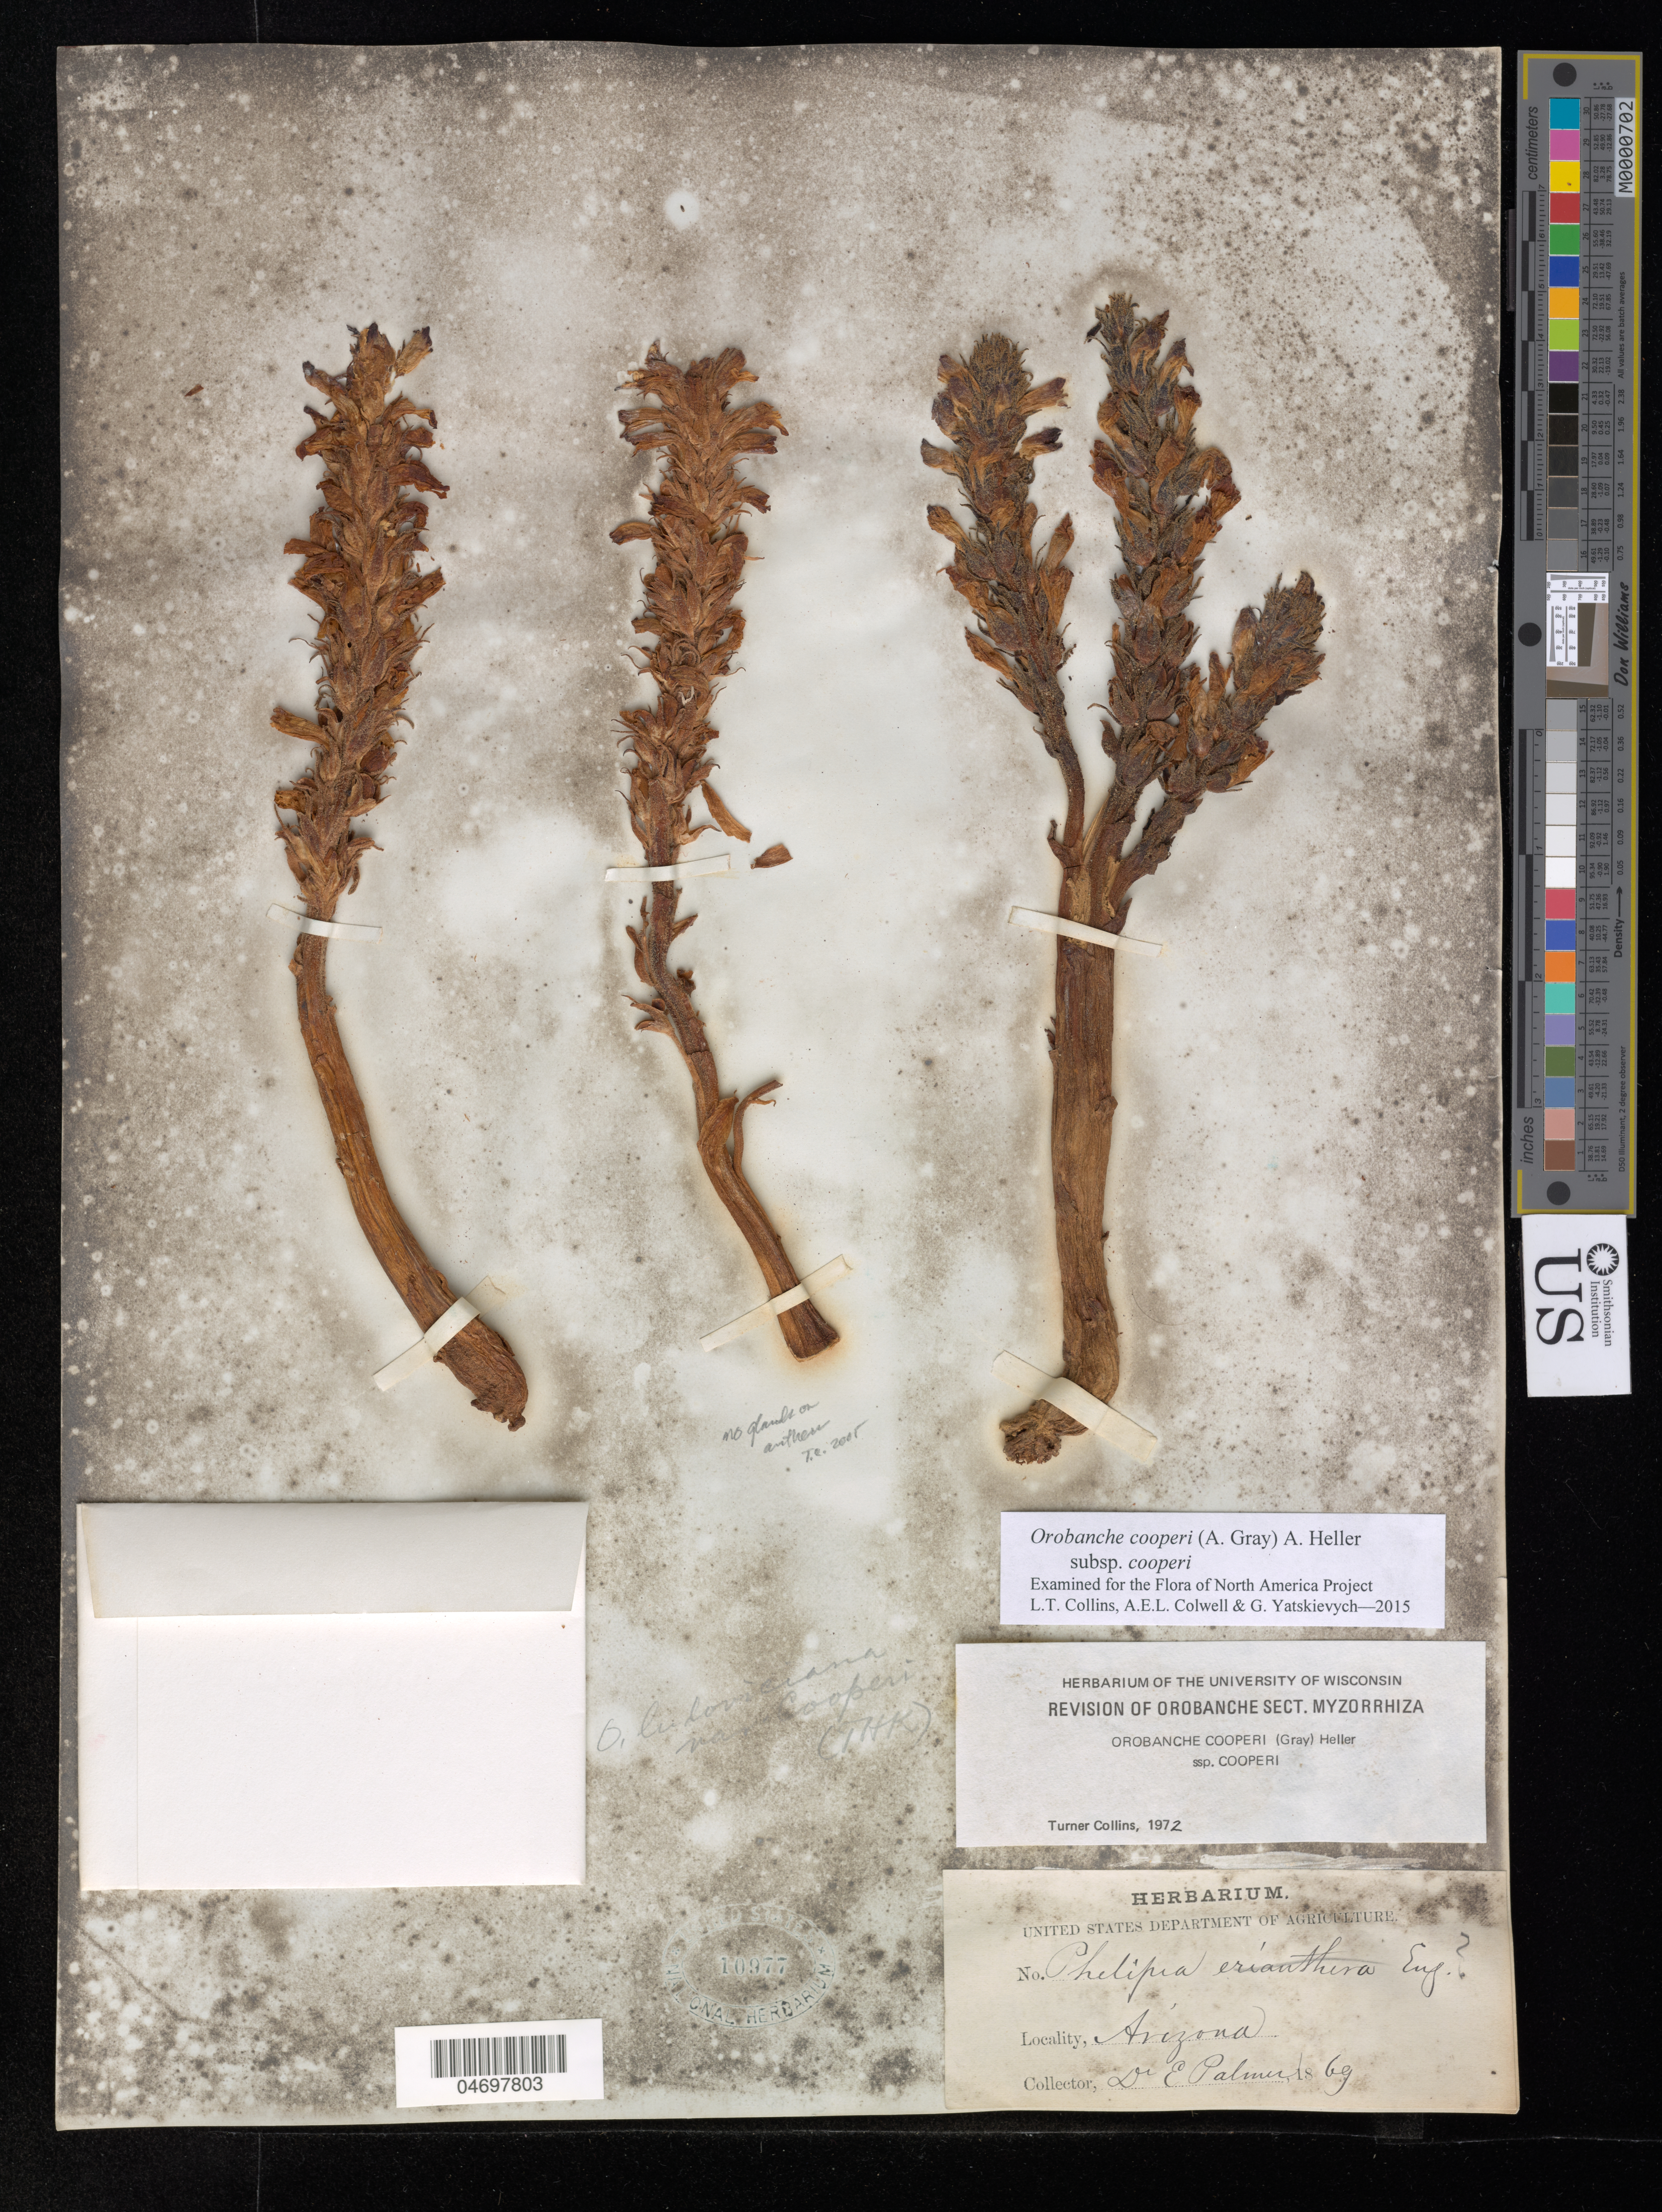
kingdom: Plantae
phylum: Tracheophyta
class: Magnoliopsida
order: Lamiales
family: Orobanchaceae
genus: Orobanche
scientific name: Orobanche cooperi subsp. cooperi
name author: (A. Gray) Heller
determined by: Collins, L. T.; Colwell, A. E.; Yatskievych, G. A.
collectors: E. Palmer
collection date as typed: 1869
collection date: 1869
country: United States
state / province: Arizona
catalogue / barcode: US 10977